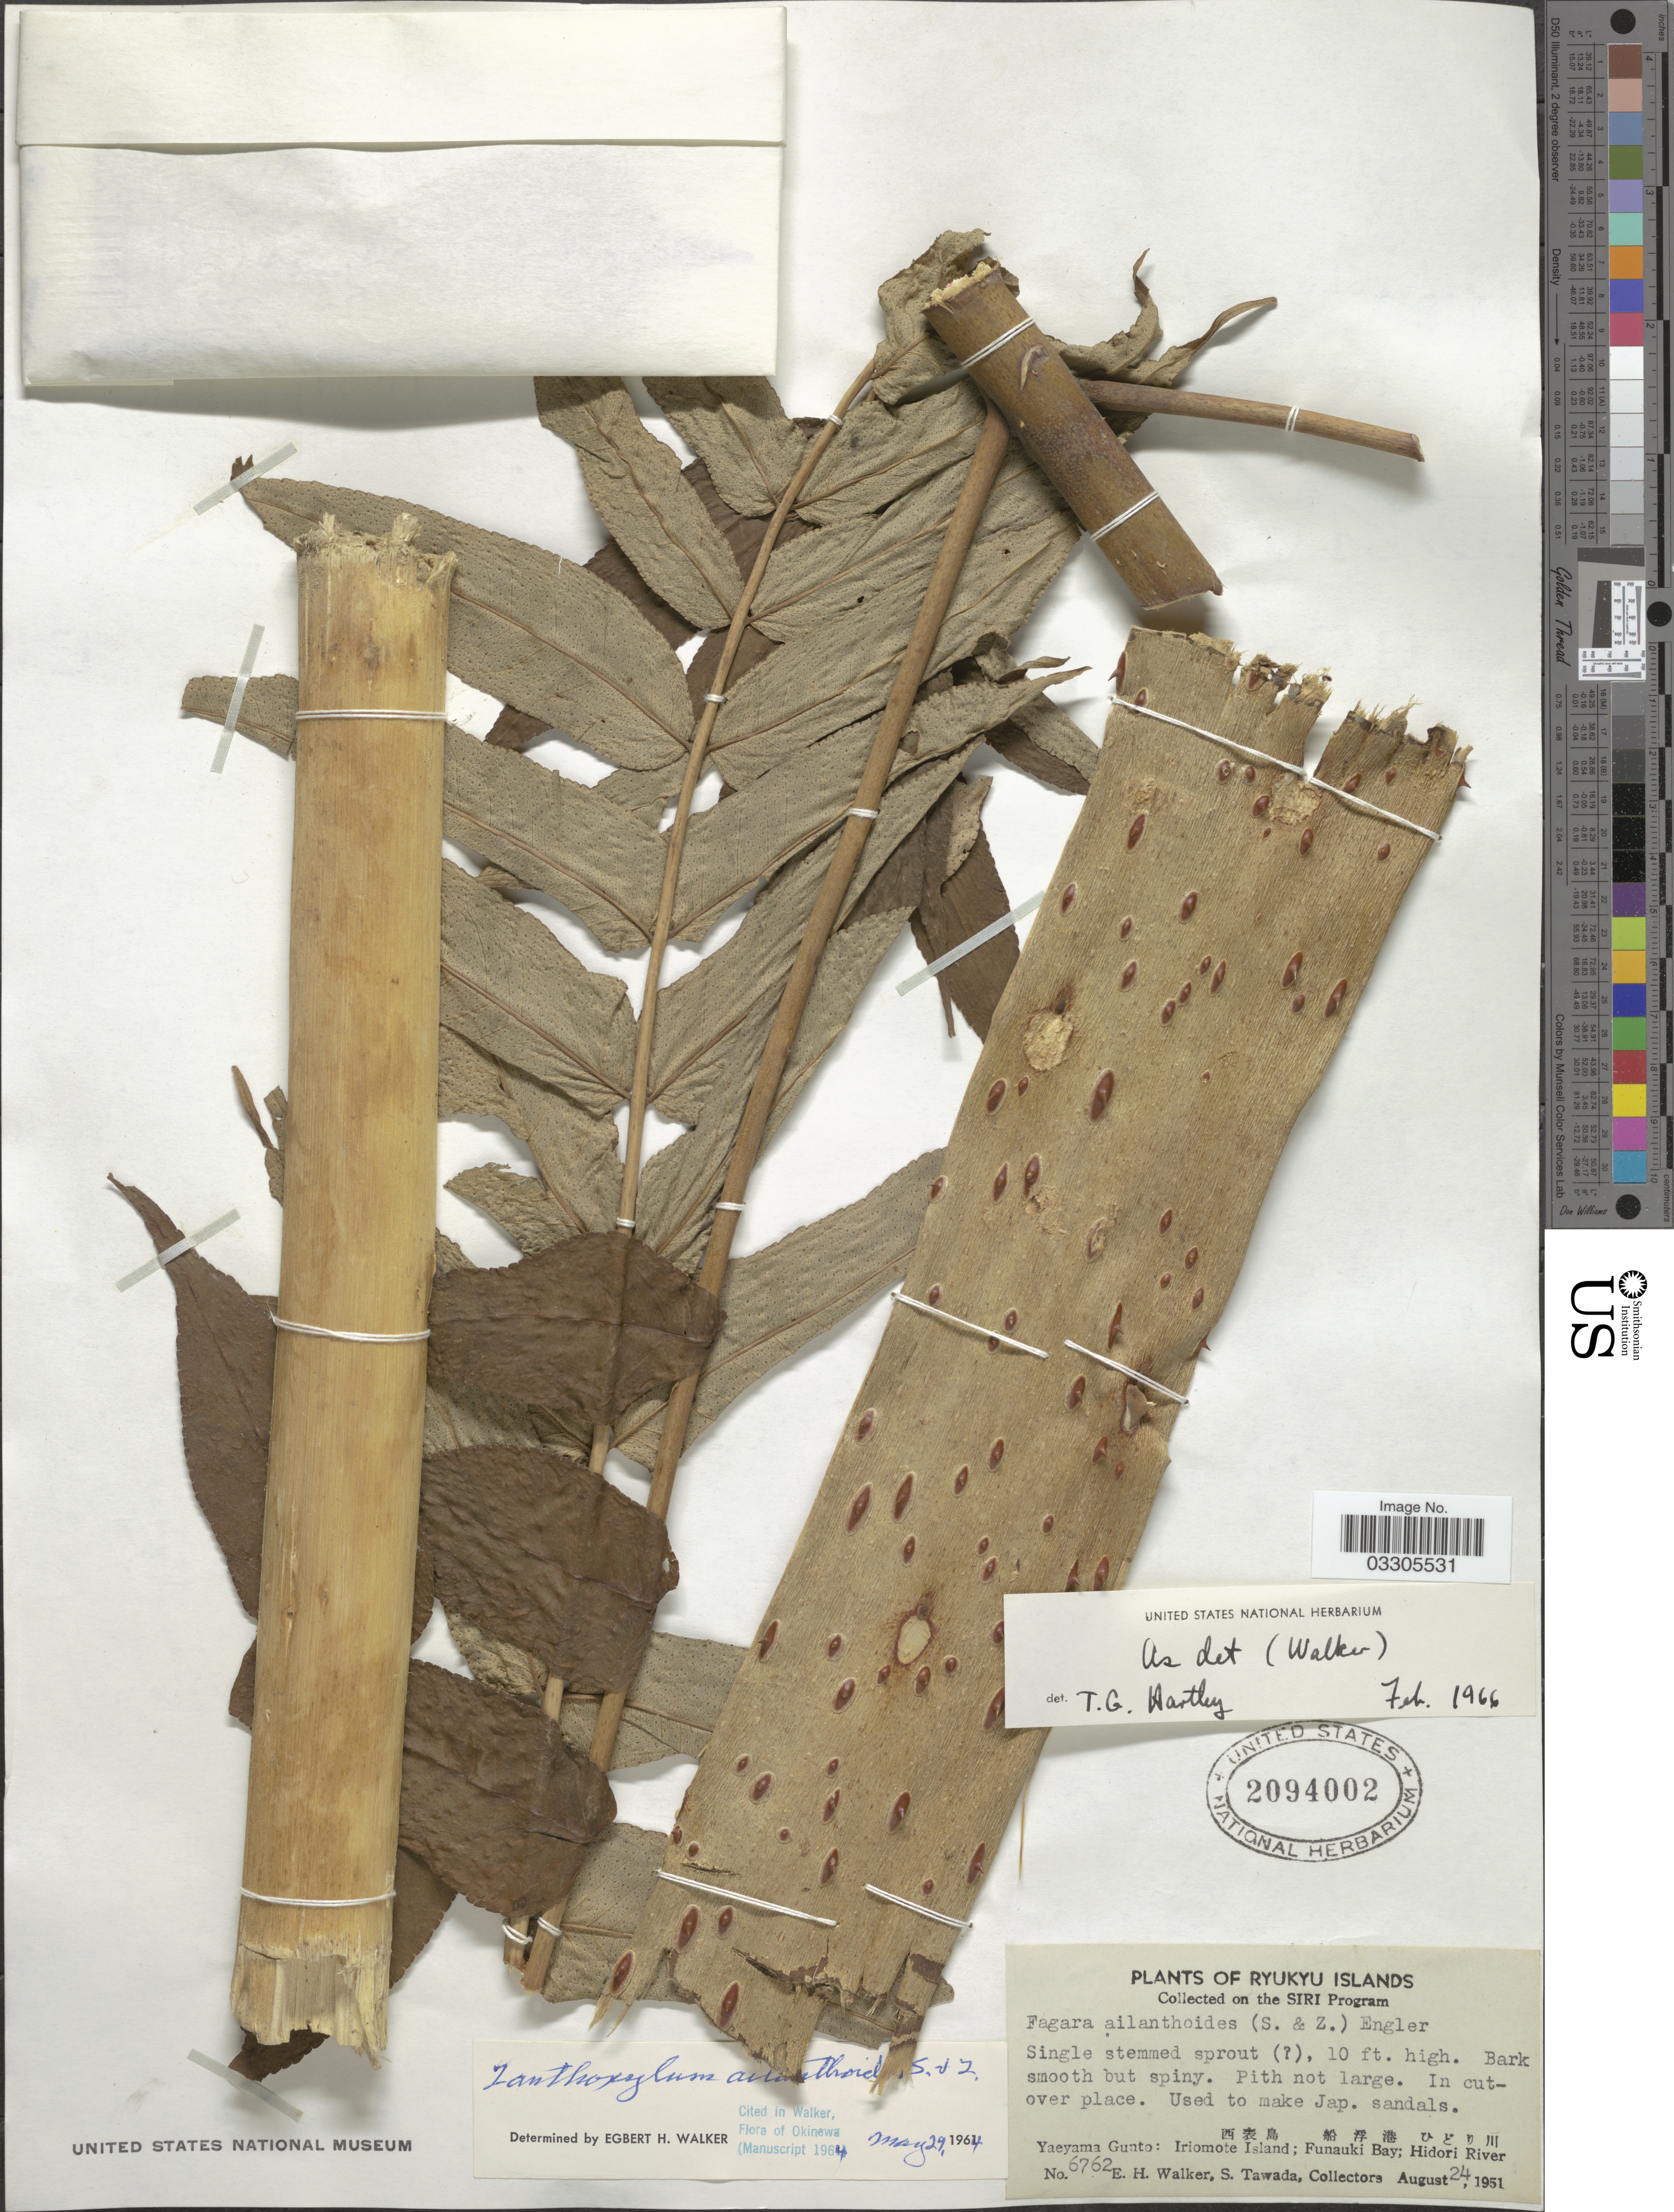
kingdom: Plantae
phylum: Tracheophyta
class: Magnoliopsida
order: Sapindales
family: Rutaceae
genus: Zanthoxylum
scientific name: Zanthoxylum ailanthoides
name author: Siebold & Zucc.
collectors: E. H. Walker & S. Tawada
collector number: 6762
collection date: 1951-08-24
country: Japan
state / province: Okinawa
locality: Yaeyama Gunto: Iriomote Island; Funauki Bay; Hidori River.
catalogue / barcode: US 2094002